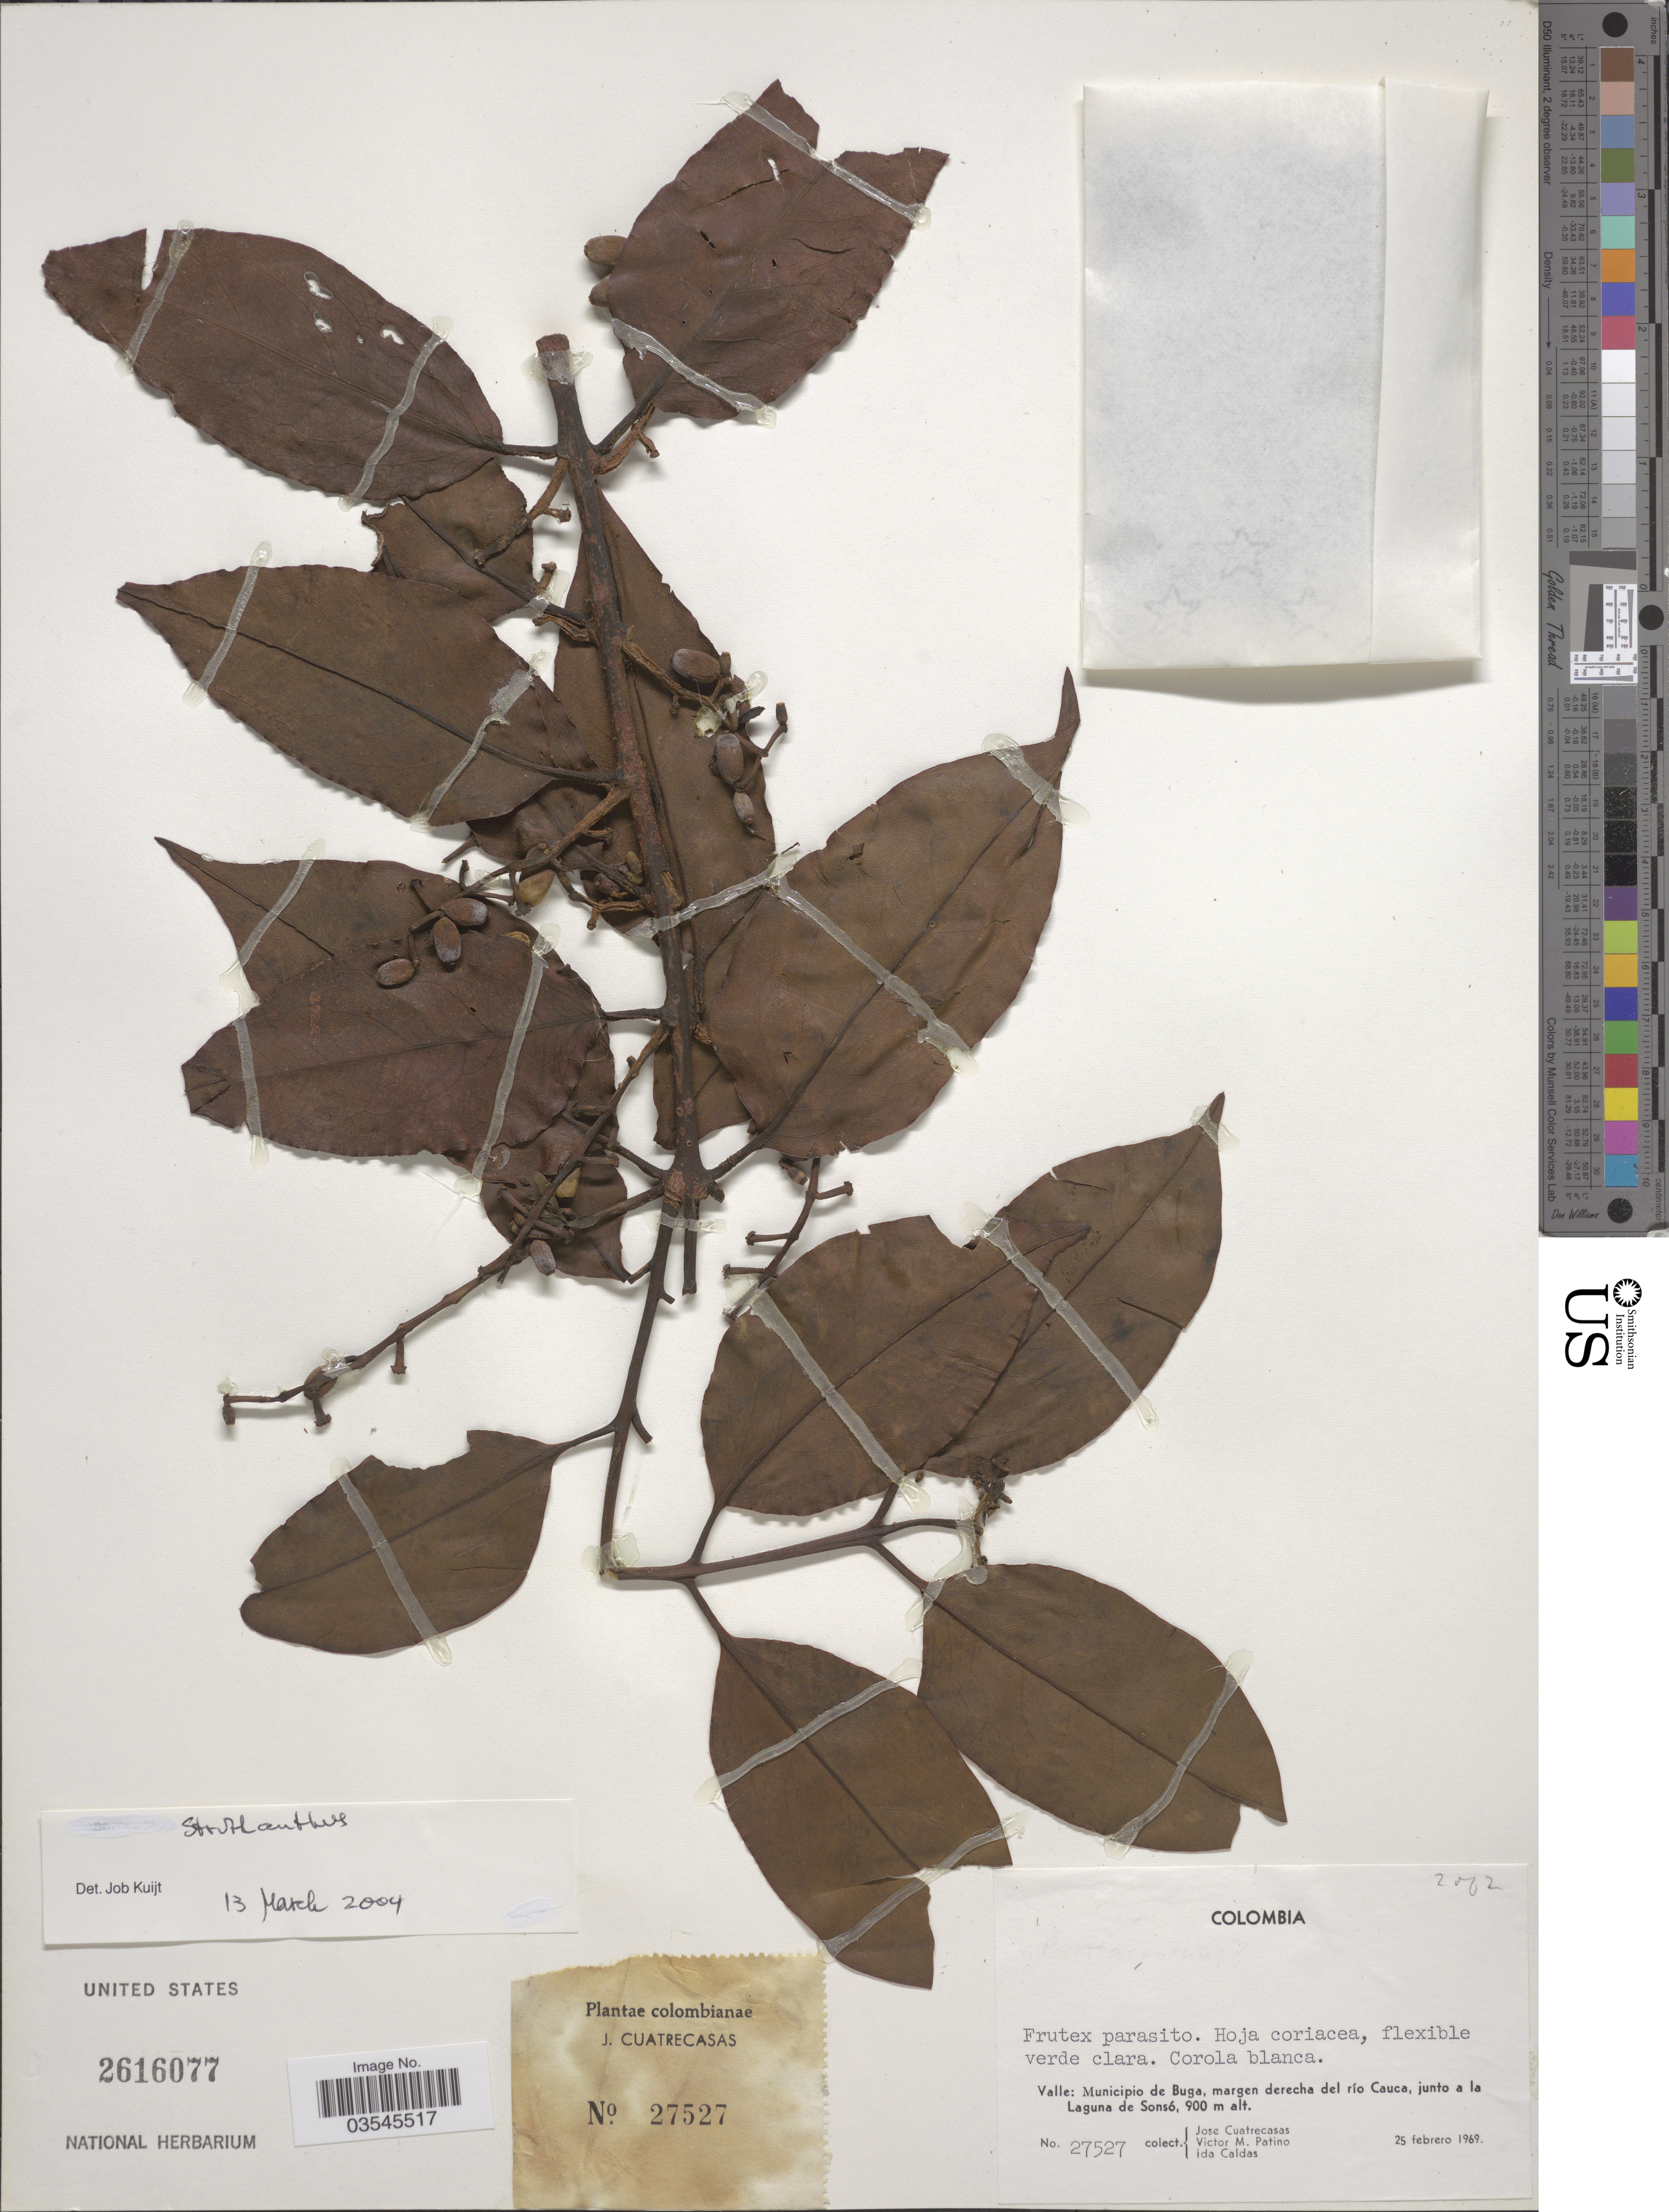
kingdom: Plantae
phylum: Tracheophyta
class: Magnoliopsida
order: Santalales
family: Loranthaceae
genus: Struthanthus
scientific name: Struthanthus sp.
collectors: J. Cuatrecasas, V. M. Patiño & I. Caldas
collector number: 27527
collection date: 1969-02-25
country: Colombia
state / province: Valle del Cauca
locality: Valle: Municipio de Buga, margen derecha del río Cauca, junto a la Laguna de Sonsó.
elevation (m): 900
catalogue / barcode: US 2616077